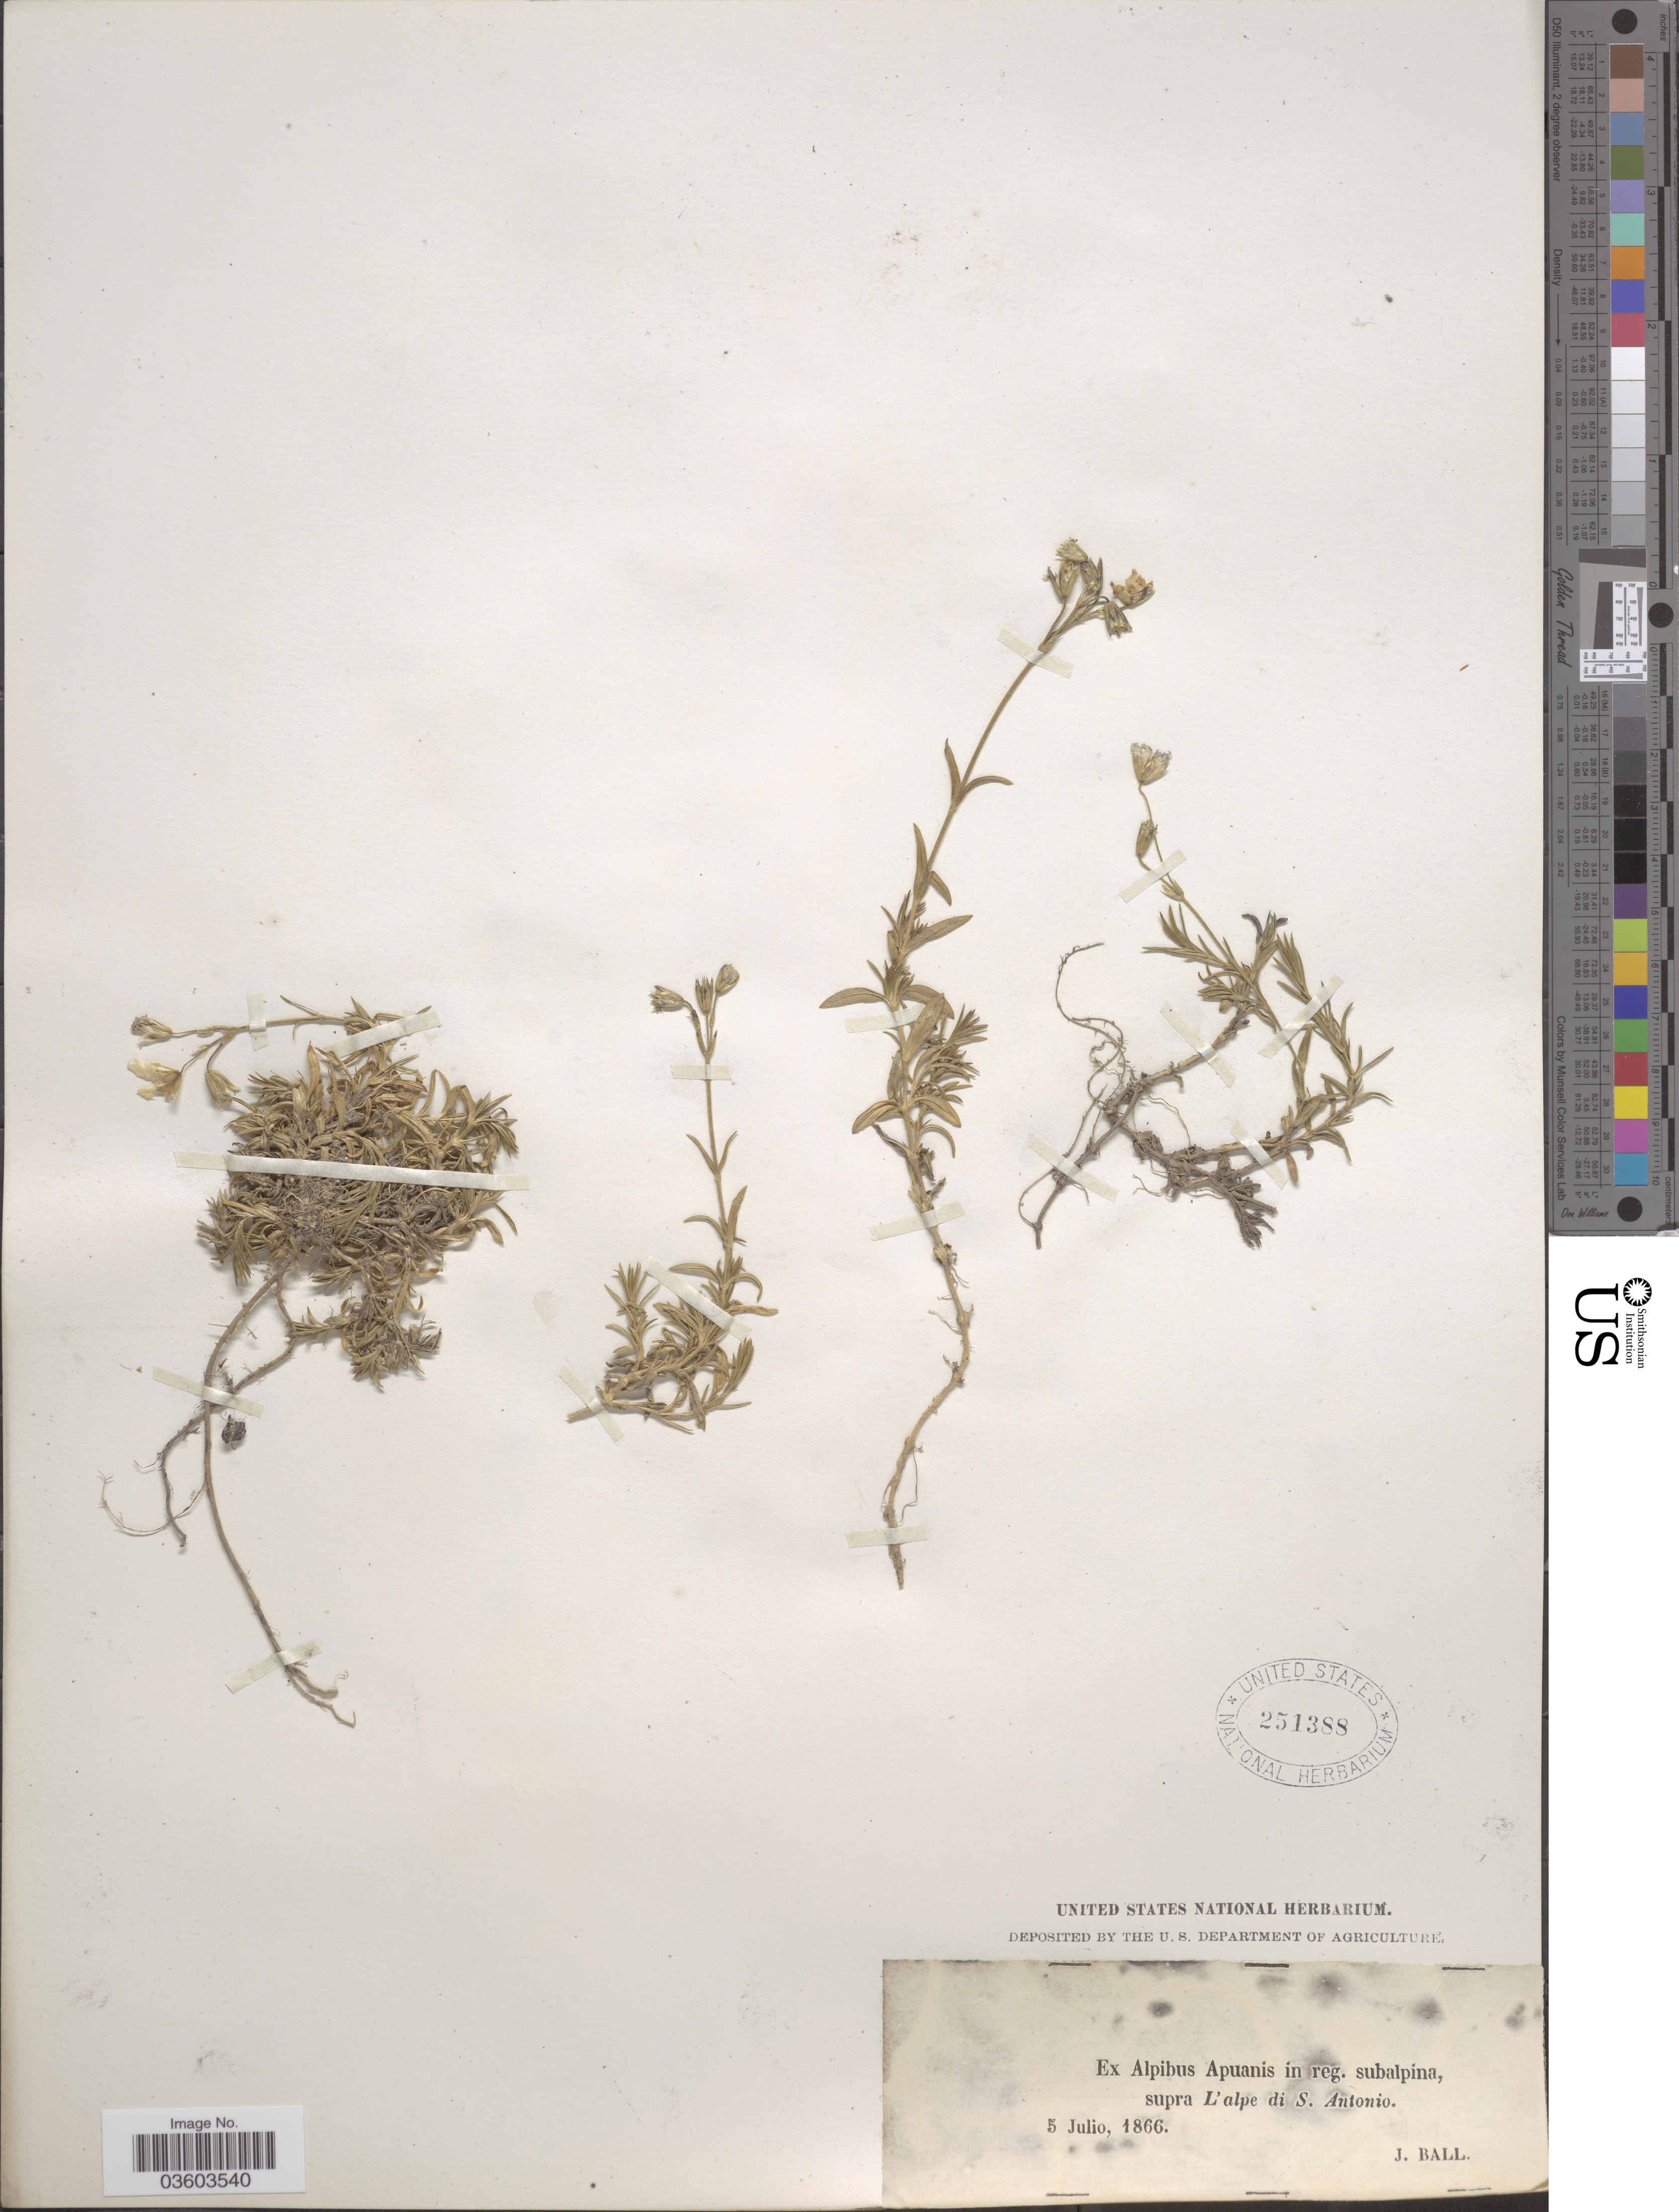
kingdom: Plantae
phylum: Tracheophyta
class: Magnoliopsida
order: Caryophyllales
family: Caryophyllaceae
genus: Cerastium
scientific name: Cerastium sp.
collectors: J. Ball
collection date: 1866-07-05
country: Italy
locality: Ex Alpibus Apuanis in reg. subalpina, supra L'alpe di S. Antonio.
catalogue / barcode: US 251388